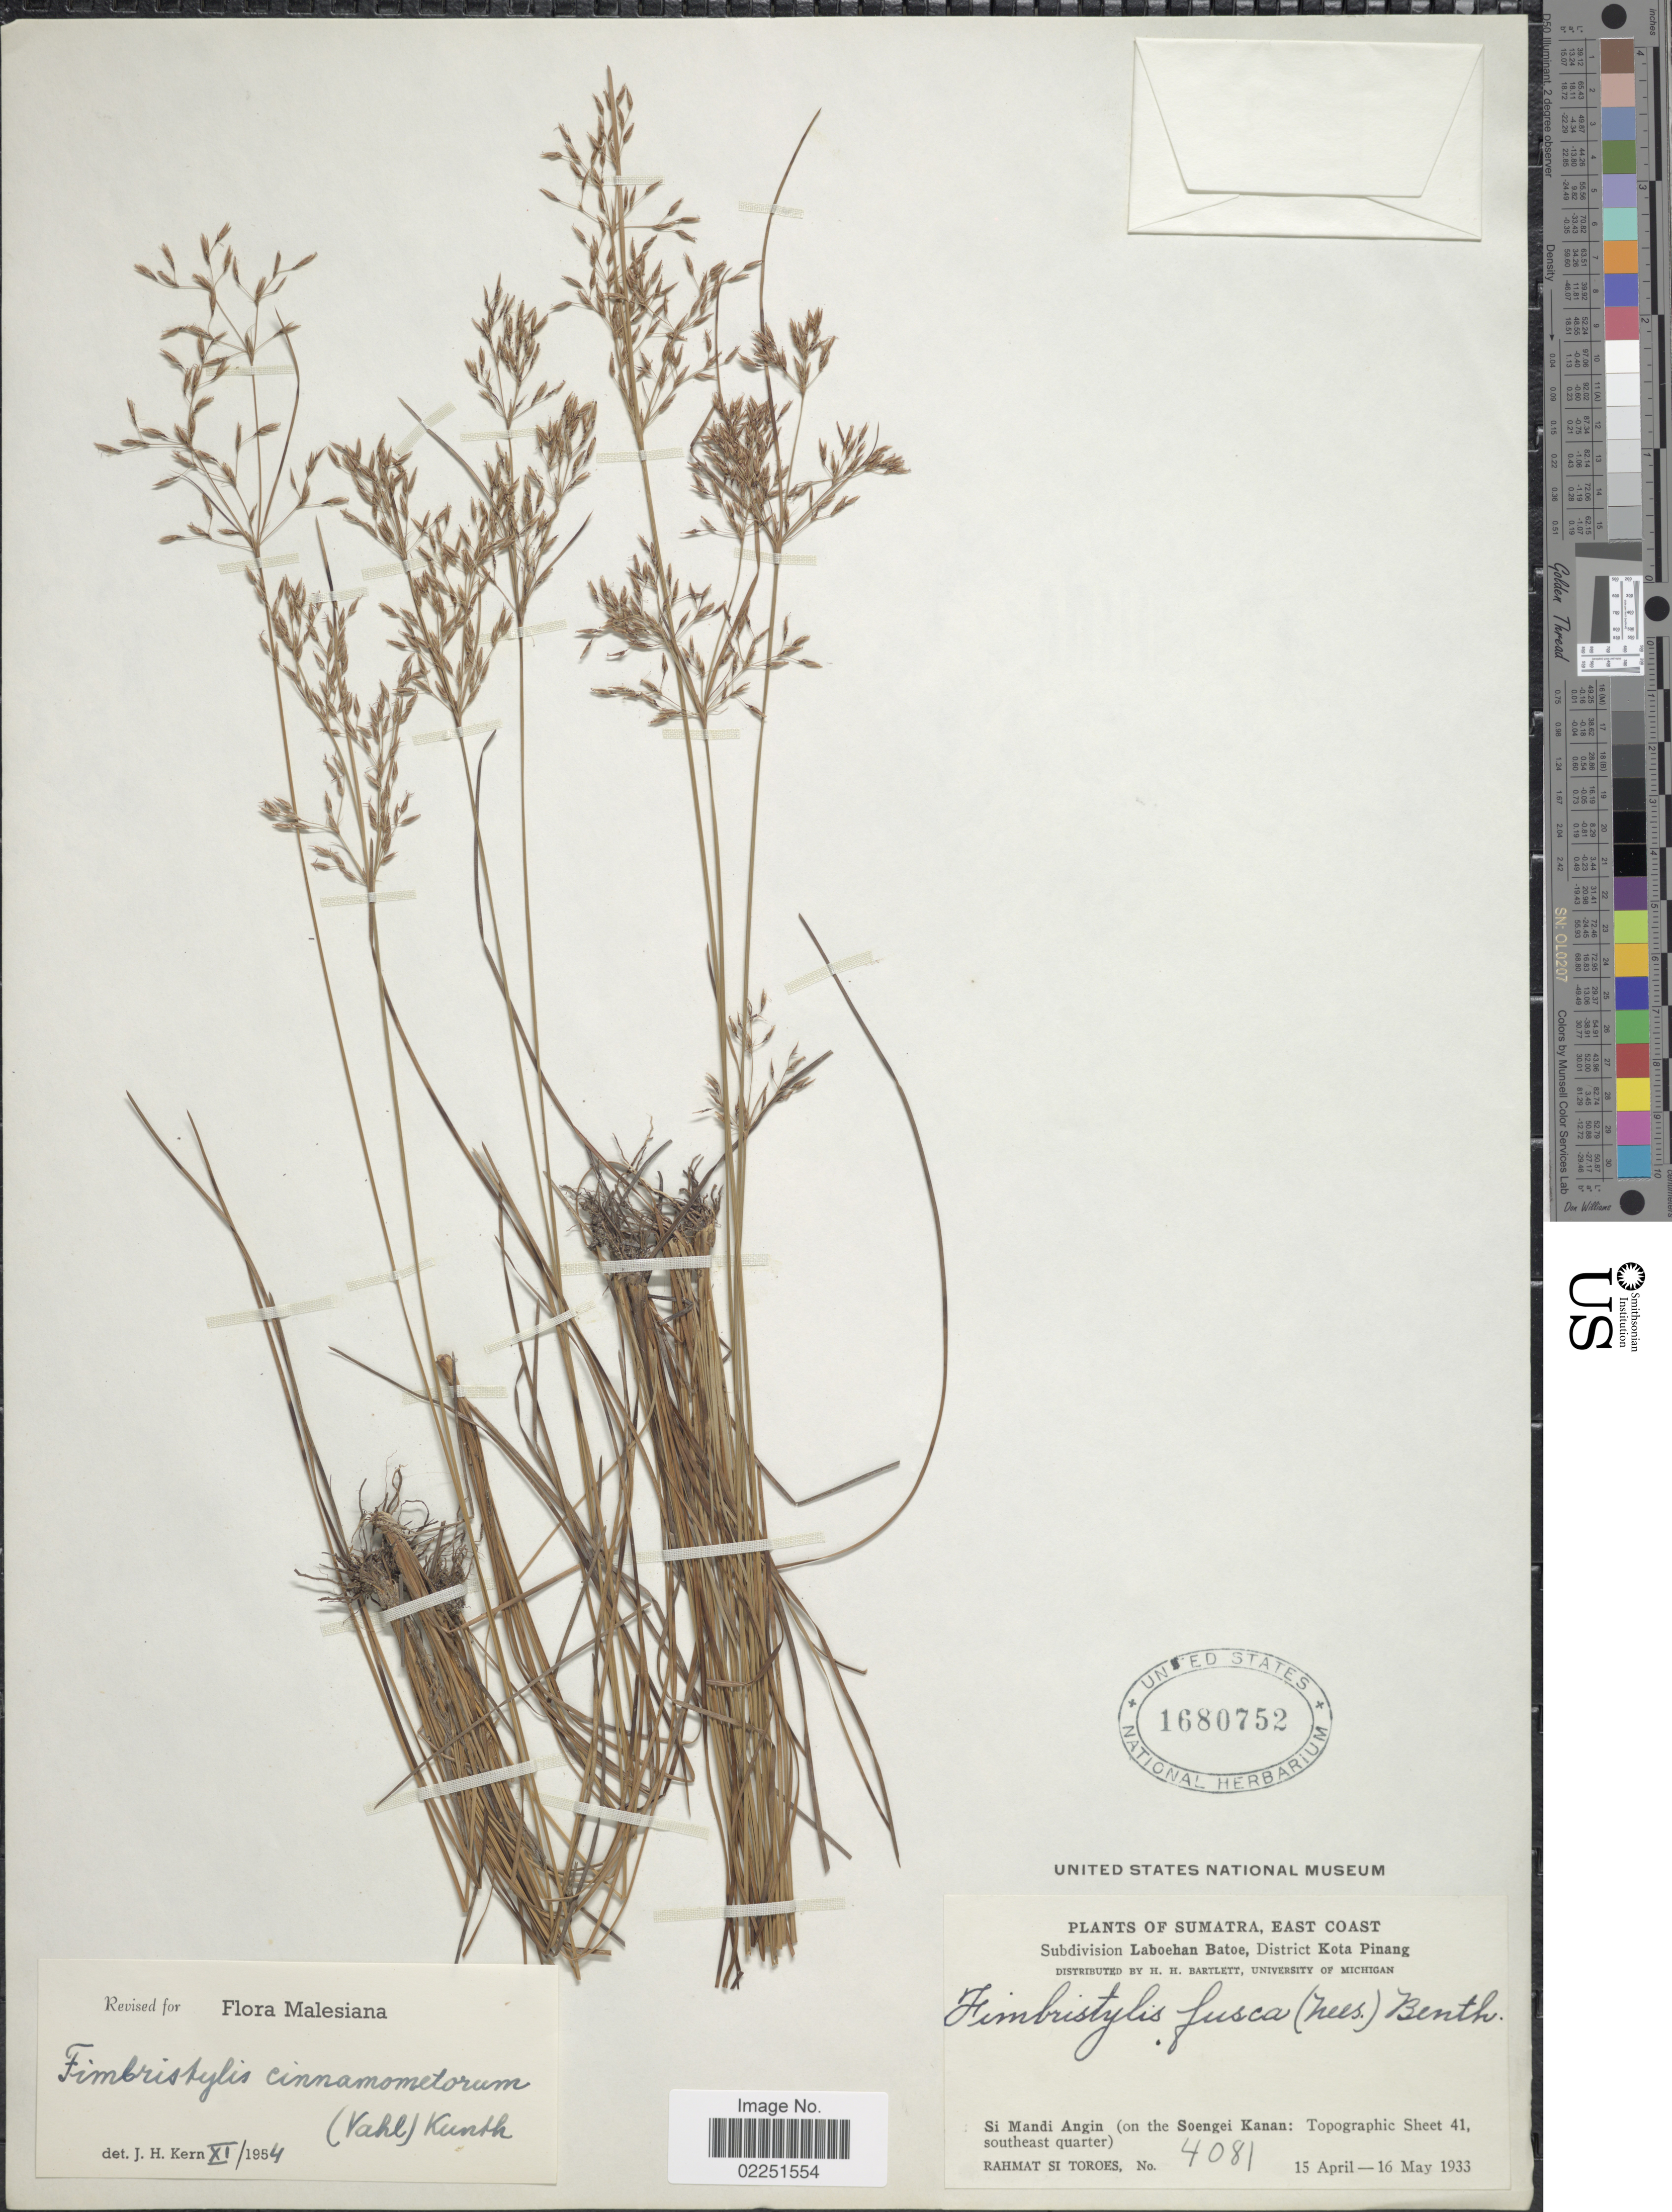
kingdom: Plantae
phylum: Tracheophyta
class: Liliopsida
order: Poales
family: Cyperaceae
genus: Fimbristylis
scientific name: Fimbristylis cinnamometorum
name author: (Vahl) Kunth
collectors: Rahmat Si Boeea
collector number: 4081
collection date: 1933-04-15/1933-05-16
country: Indonesia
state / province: Sumatra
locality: East Coast, Si Mandi Angin (on the Soengei Kanan: Topographic Sheet 41, southeast quarter). Subdivision Laboehan Batoe, District Kota Pinang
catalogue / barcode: US 1680752